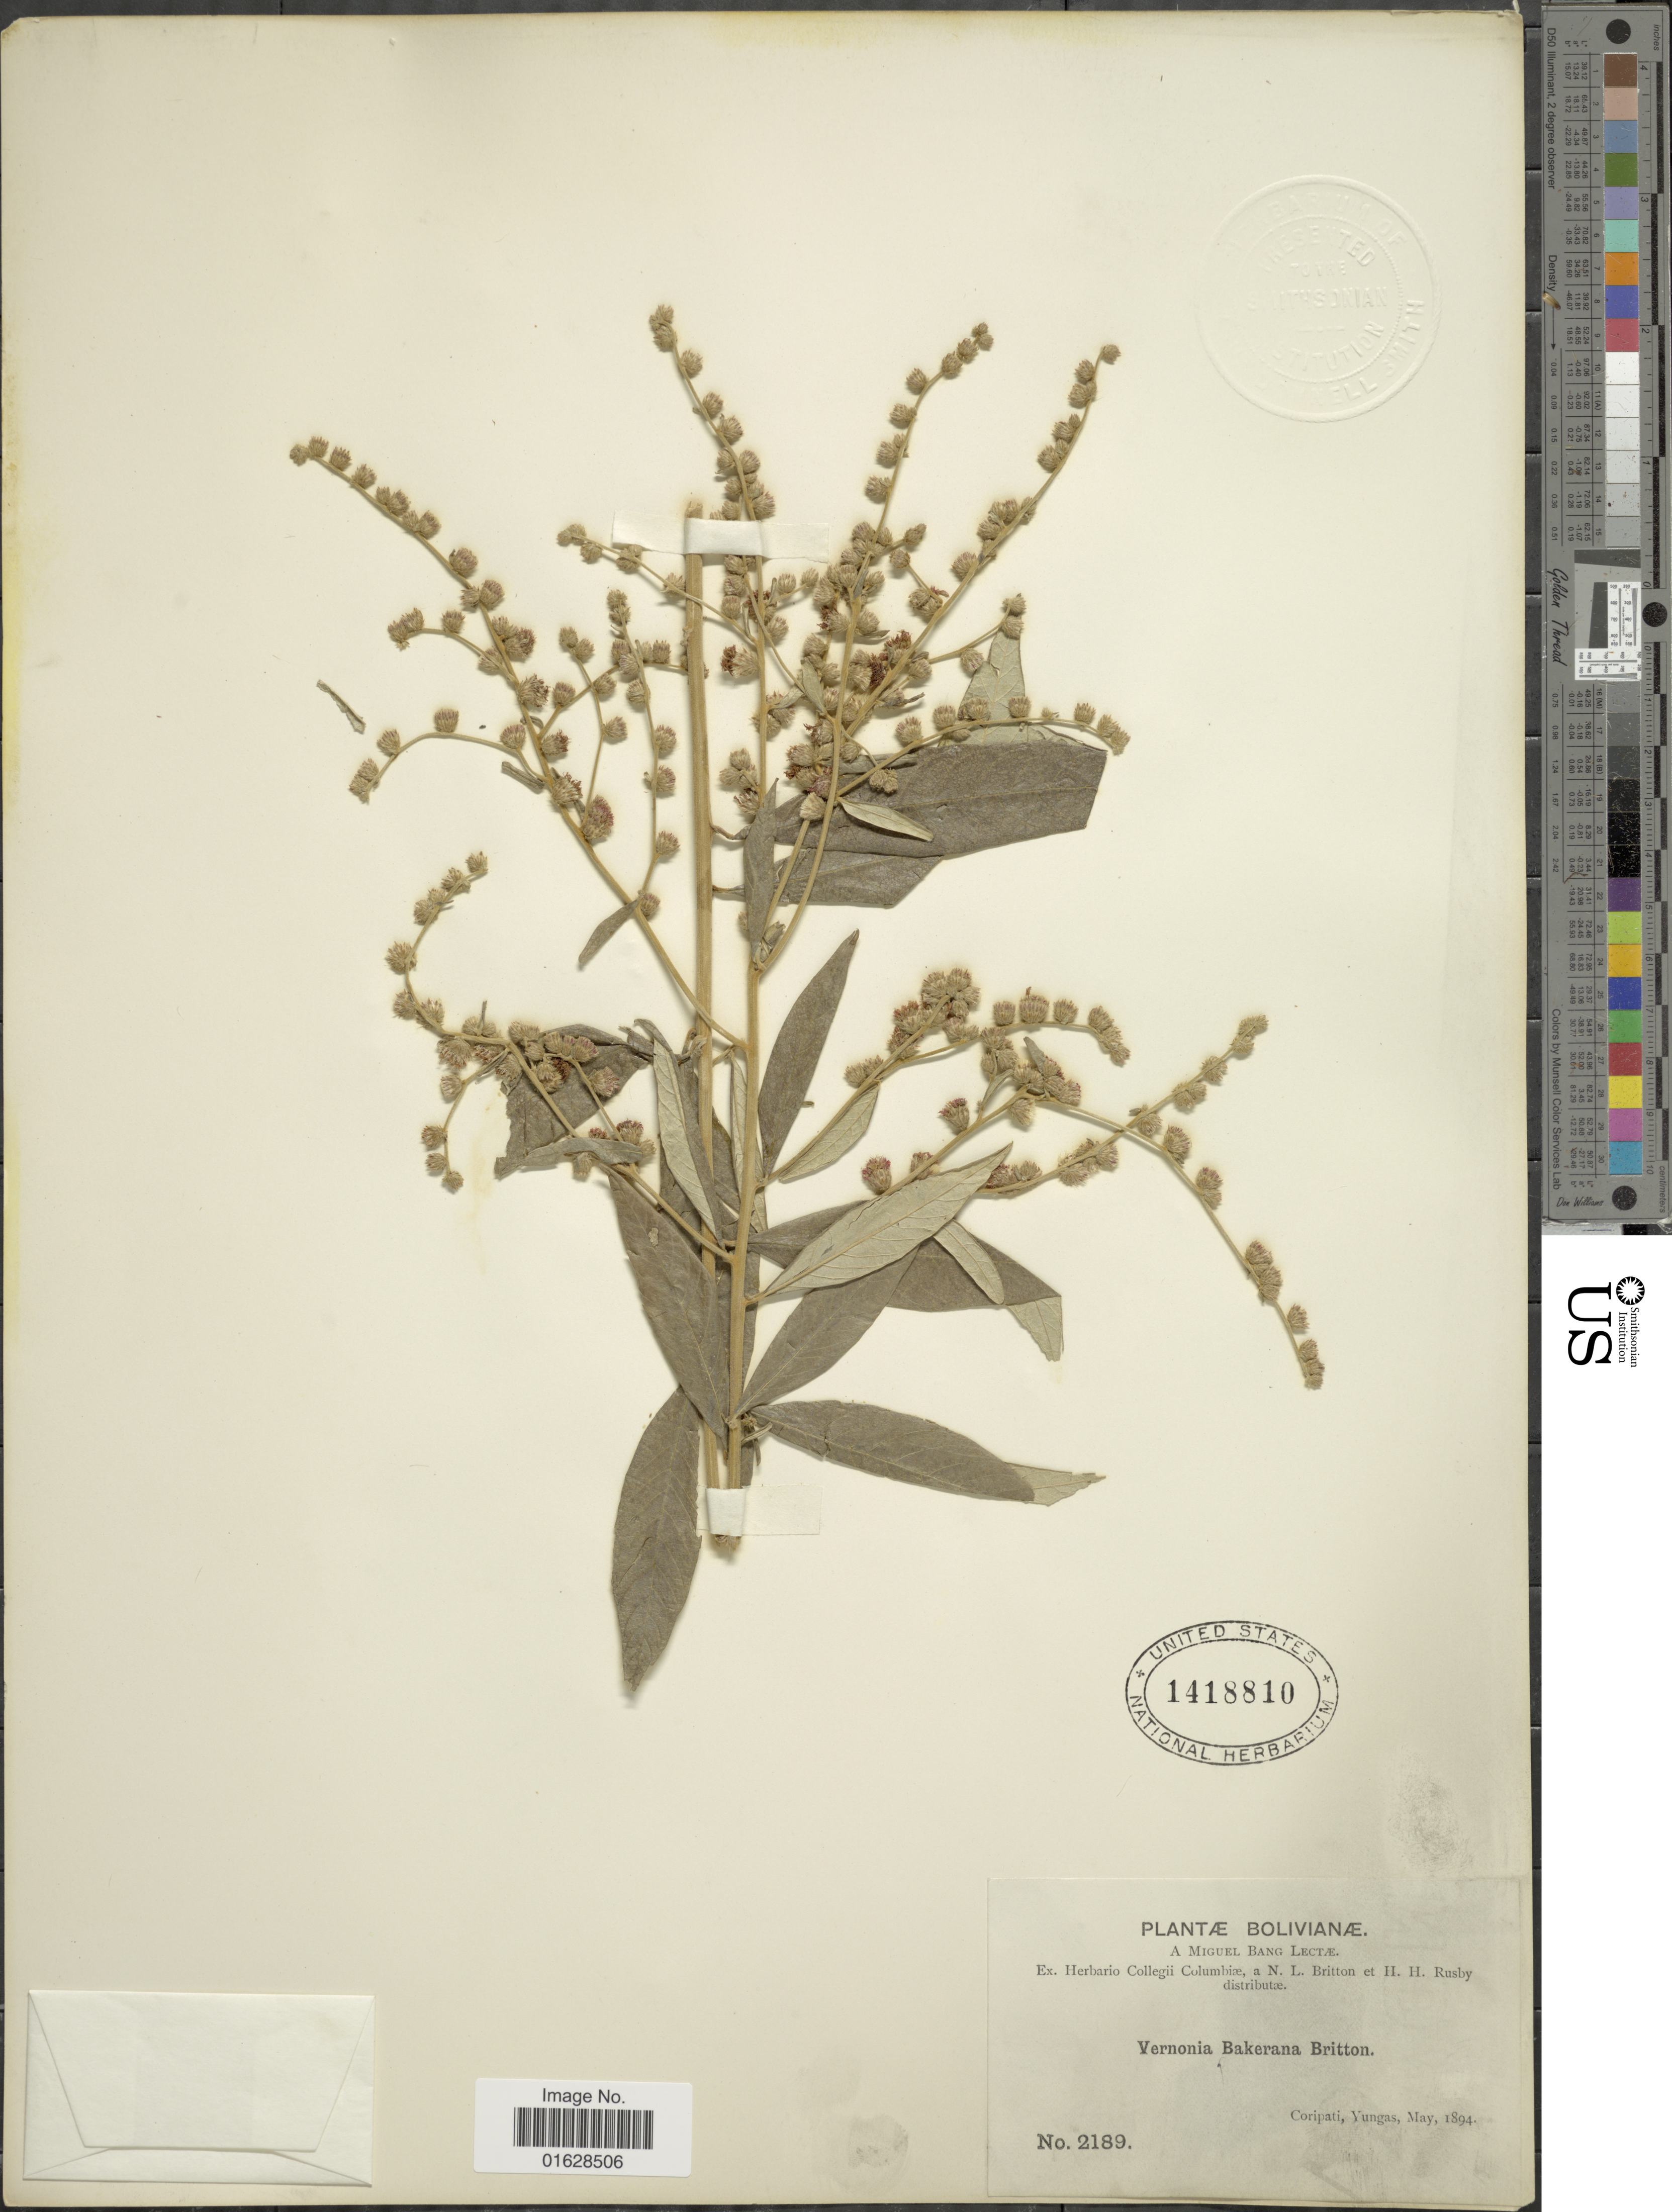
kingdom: Plantae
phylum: Tracheophyta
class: Magnoliopsida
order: Asterales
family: Asteraceae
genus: Lepidaploa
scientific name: Lepidaploa bakerana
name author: (Britton) H. Rob.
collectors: M. Bang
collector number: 2189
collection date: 1894-05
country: Bolivia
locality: Bolivianae. Coripati, Yungas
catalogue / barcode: US 1418810